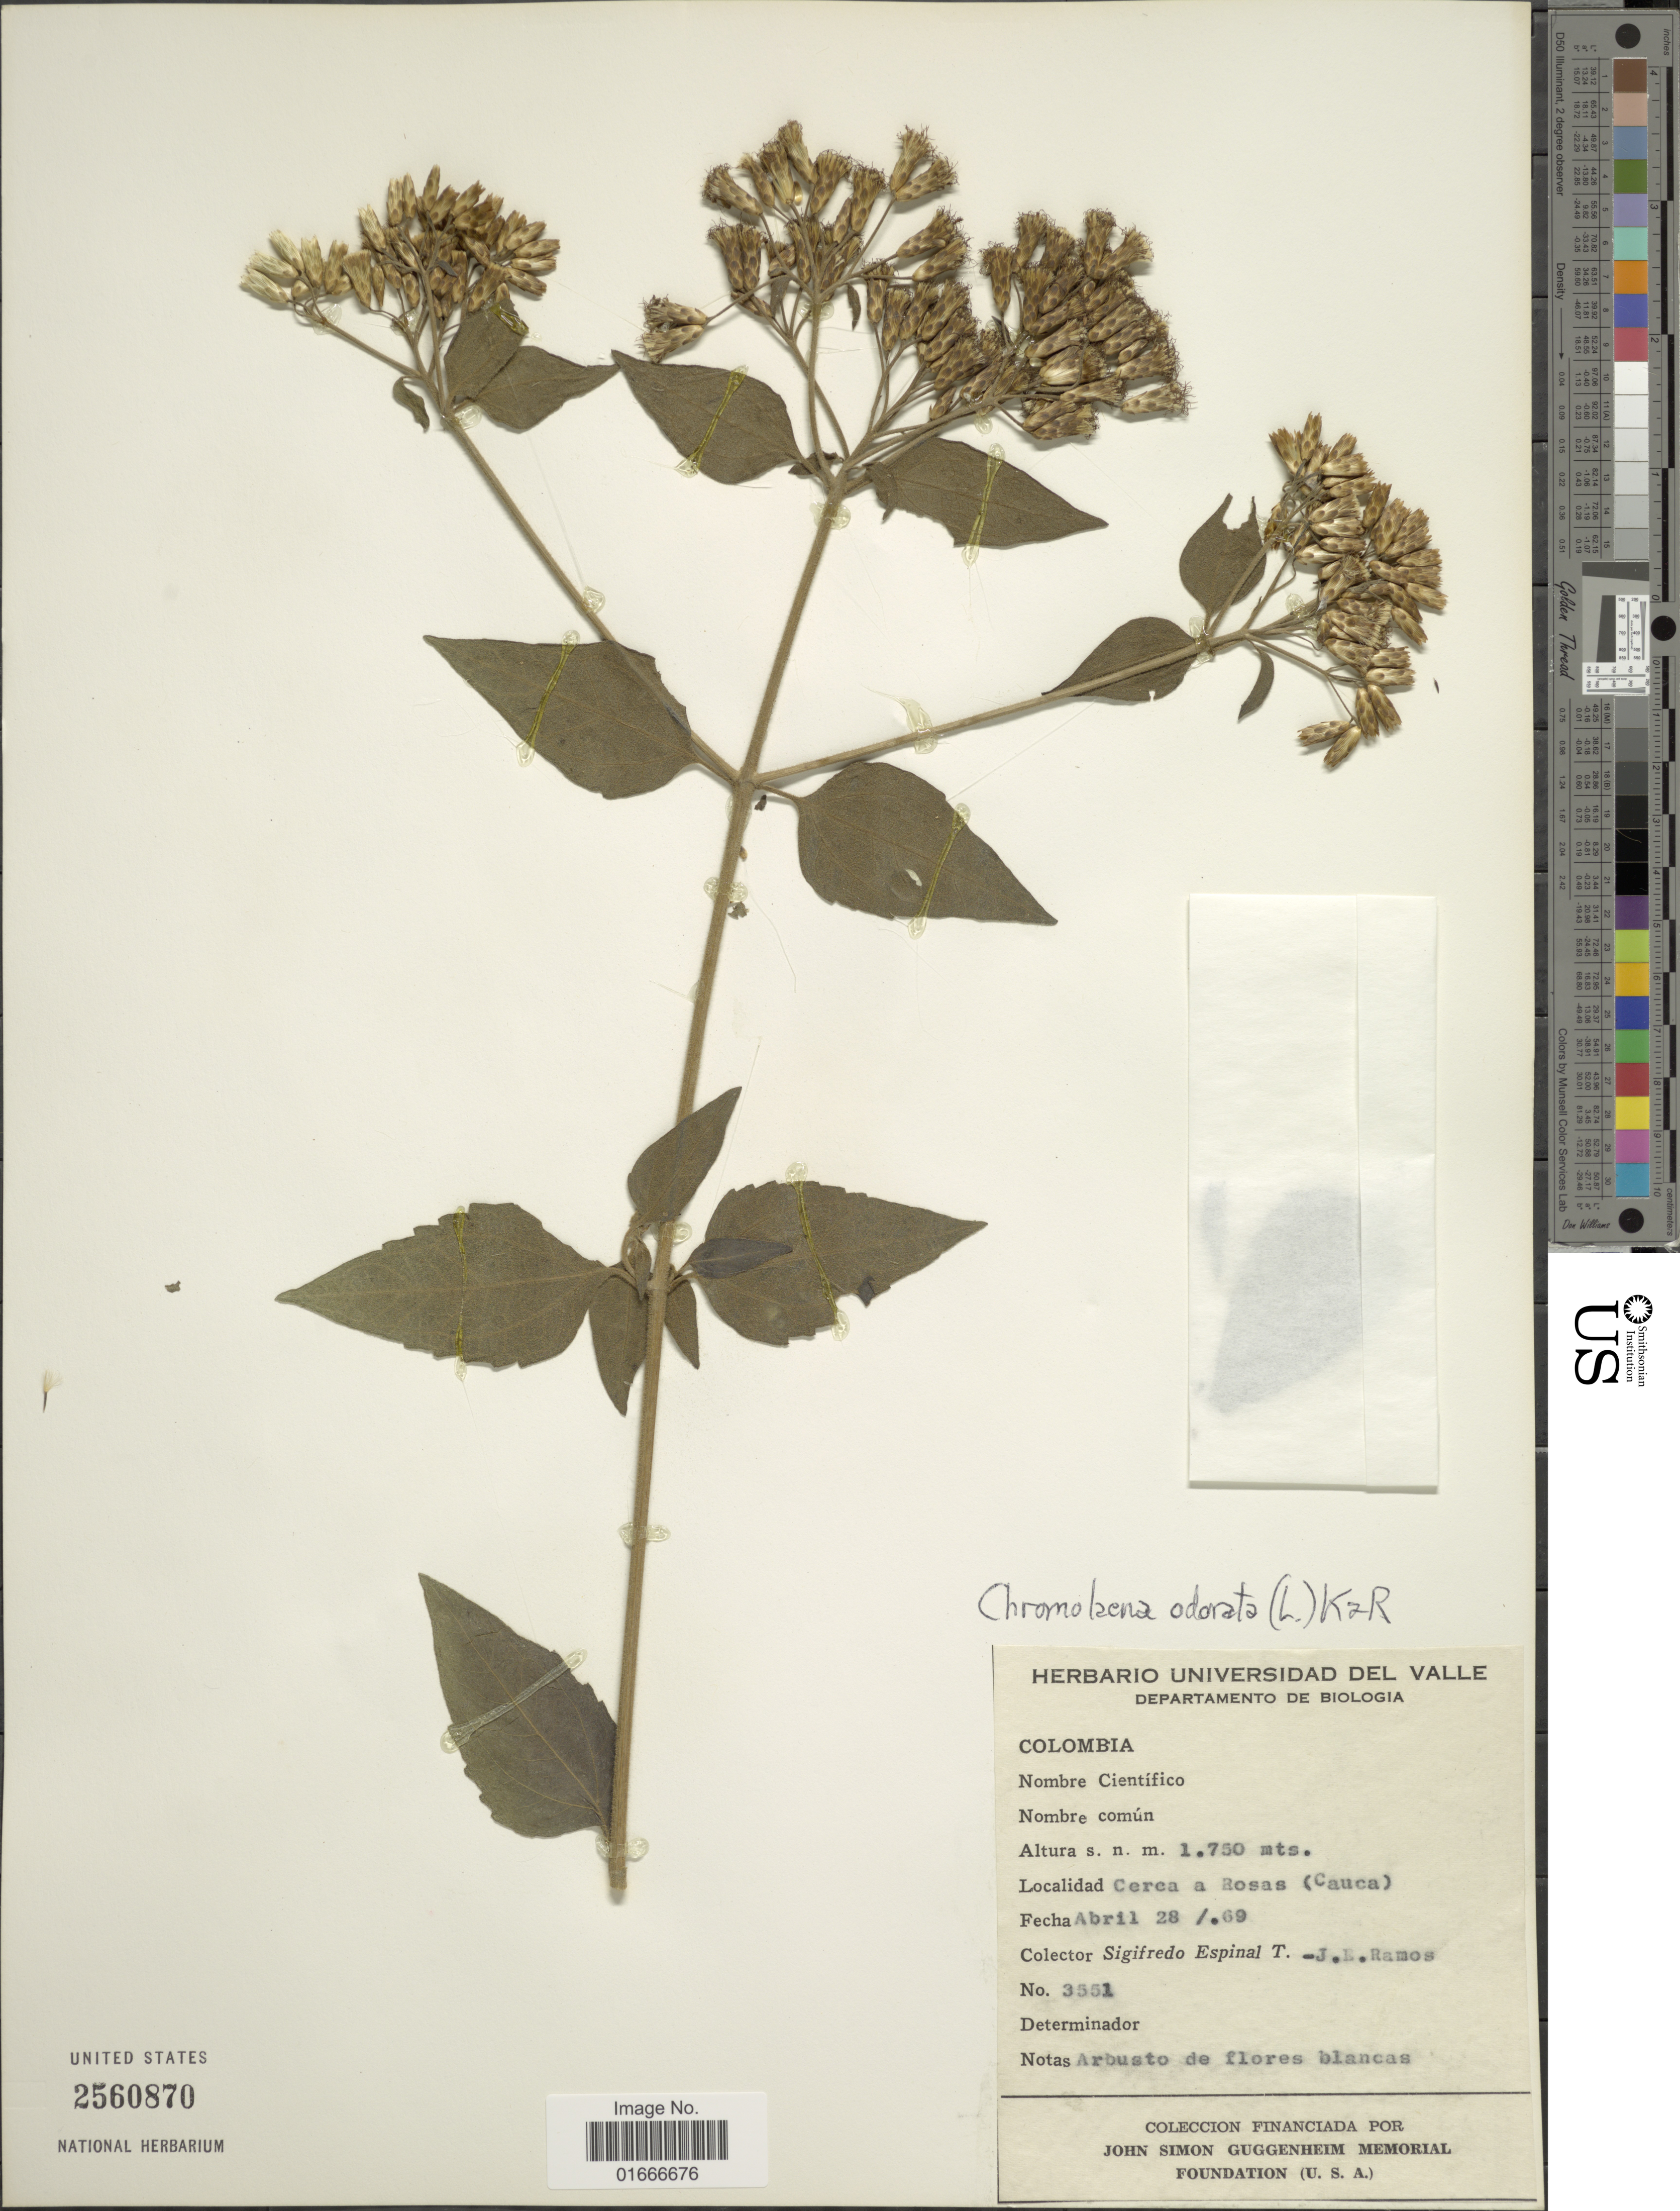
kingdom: Plantae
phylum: Tracheophyta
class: Magnoliopsida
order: Asterales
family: Asteraceae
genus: Chromolaena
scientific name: Chromolaena odorata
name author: (L.) R.M. King & H. Rob.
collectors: S. Espinal T. & J. E. Ramos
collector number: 3551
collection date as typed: Transcribed d/m/y: 28/4/69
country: Colombia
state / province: Cauca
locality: Cerca a Rosas (Cauca)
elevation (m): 1750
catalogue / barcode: US 2560870